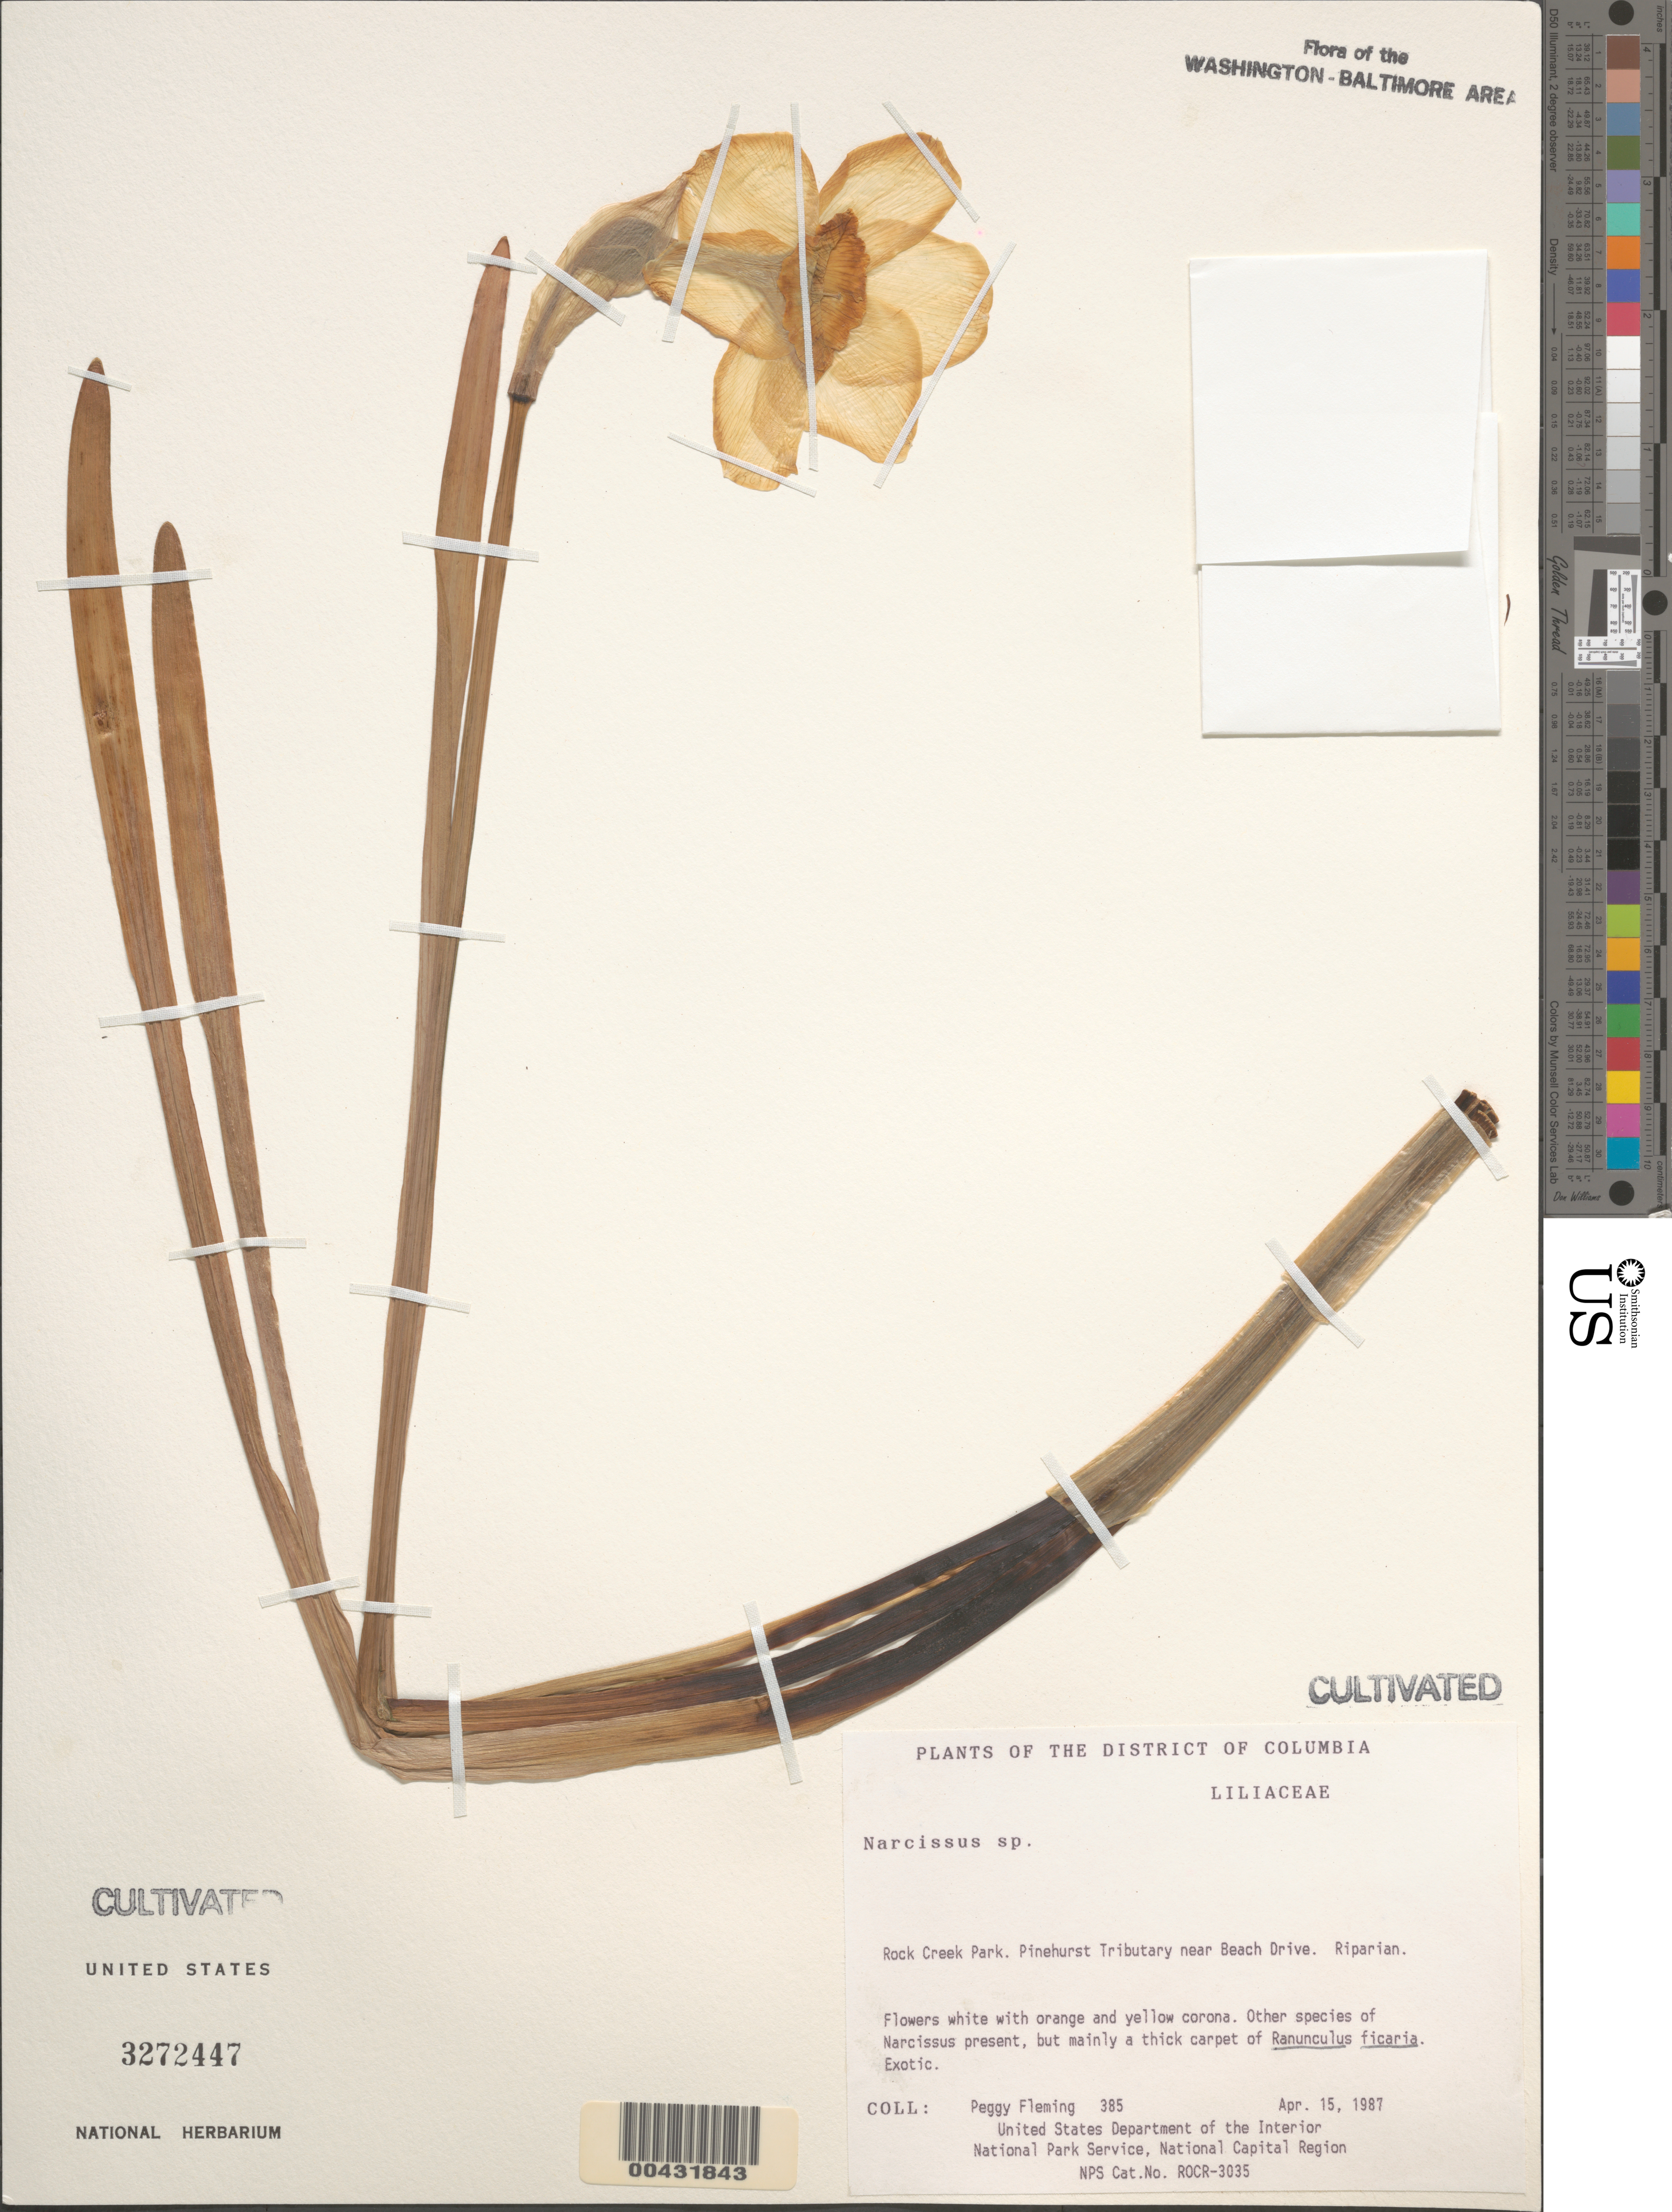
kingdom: Plantae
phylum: Tracheophyta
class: Liliopsida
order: Asparagales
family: Amaryllidaceae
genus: Narcissus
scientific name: Narcissus sp.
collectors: P. Fleming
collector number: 385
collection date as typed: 15 Apr 1987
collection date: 1987-04-15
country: United States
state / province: District of Columbia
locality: Rock Creek Park, Pinehurst Tributary near Beach Drive Rock Creek Park & vicinity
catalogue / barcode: US 3272447